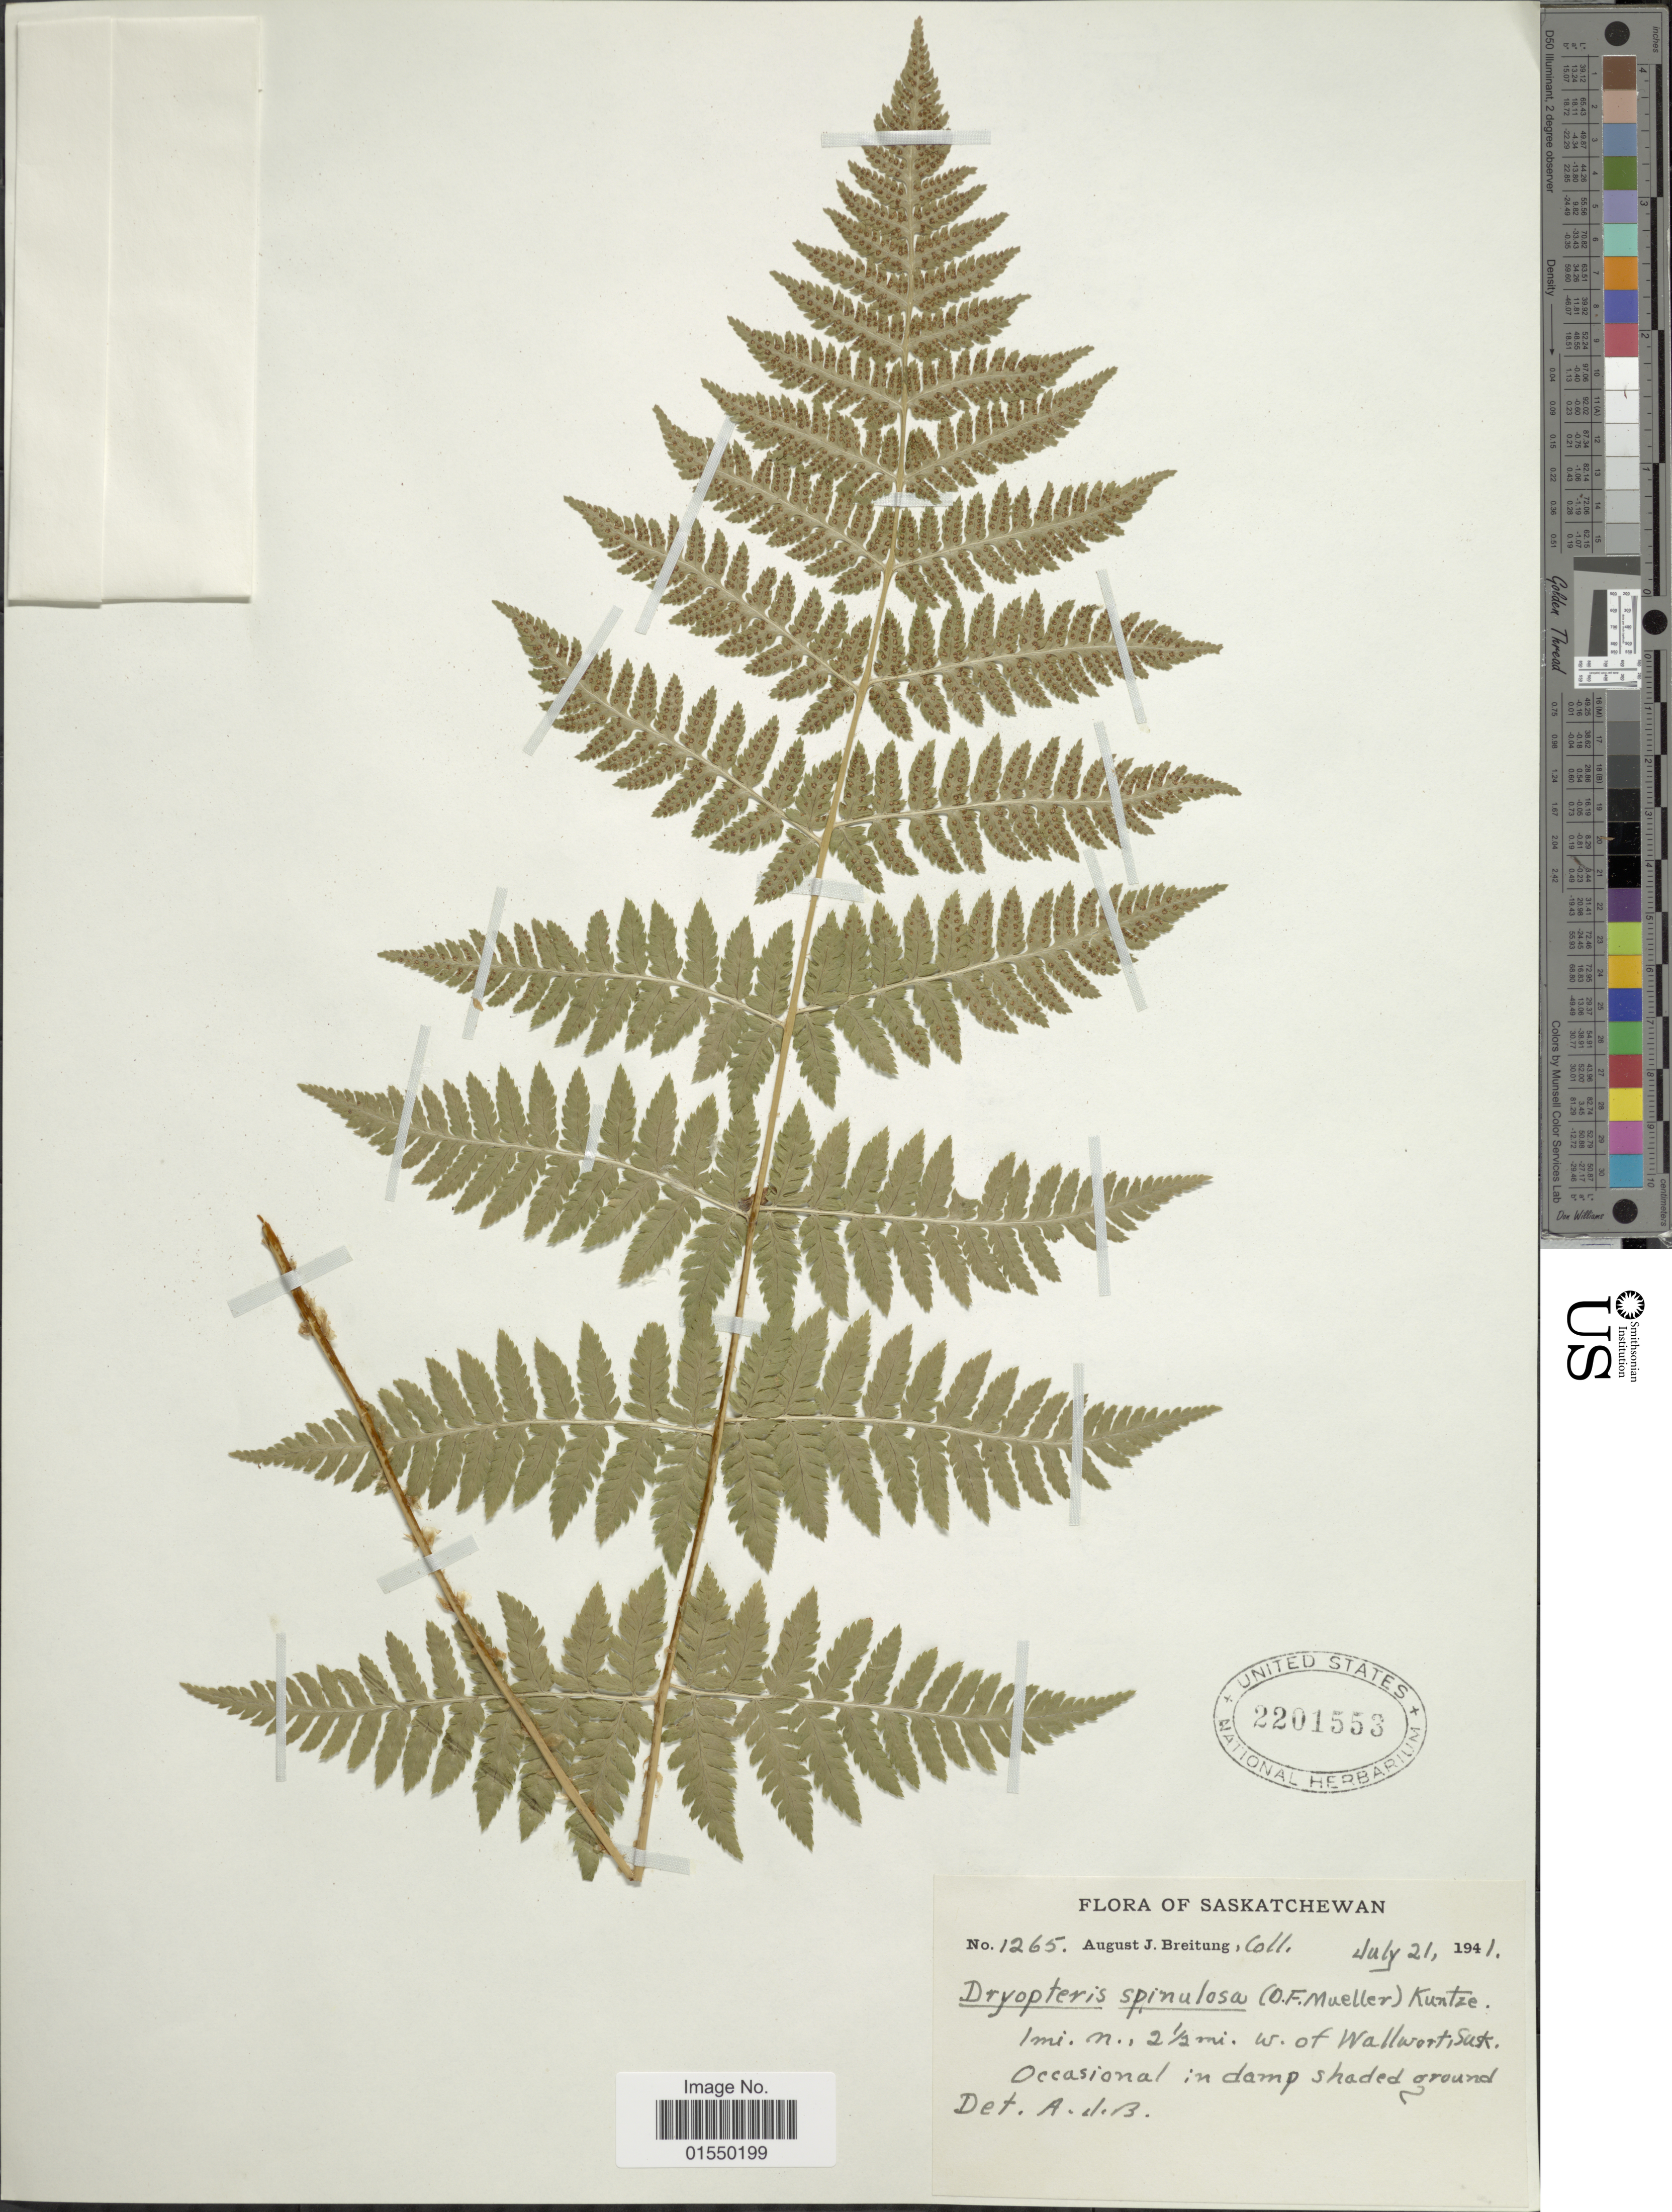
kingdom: Plantae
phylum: Tracheophyta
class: Polypodiopsida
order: Polypodiales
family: Dryopteridaceae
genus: Dryopteris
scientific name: Dryopteris carthusiana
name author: (Villars) H.P. Fuchs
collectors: A. Breitung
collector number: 1265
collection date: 1941-07-21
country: Canada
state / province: Saskatchewan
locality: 1 mi. n., 2 1/2 mi. w. of. Wallwort, Sask.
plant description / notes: Precise locality edit: Corrected "Susk." to "Sask."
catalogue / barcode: US 2201553